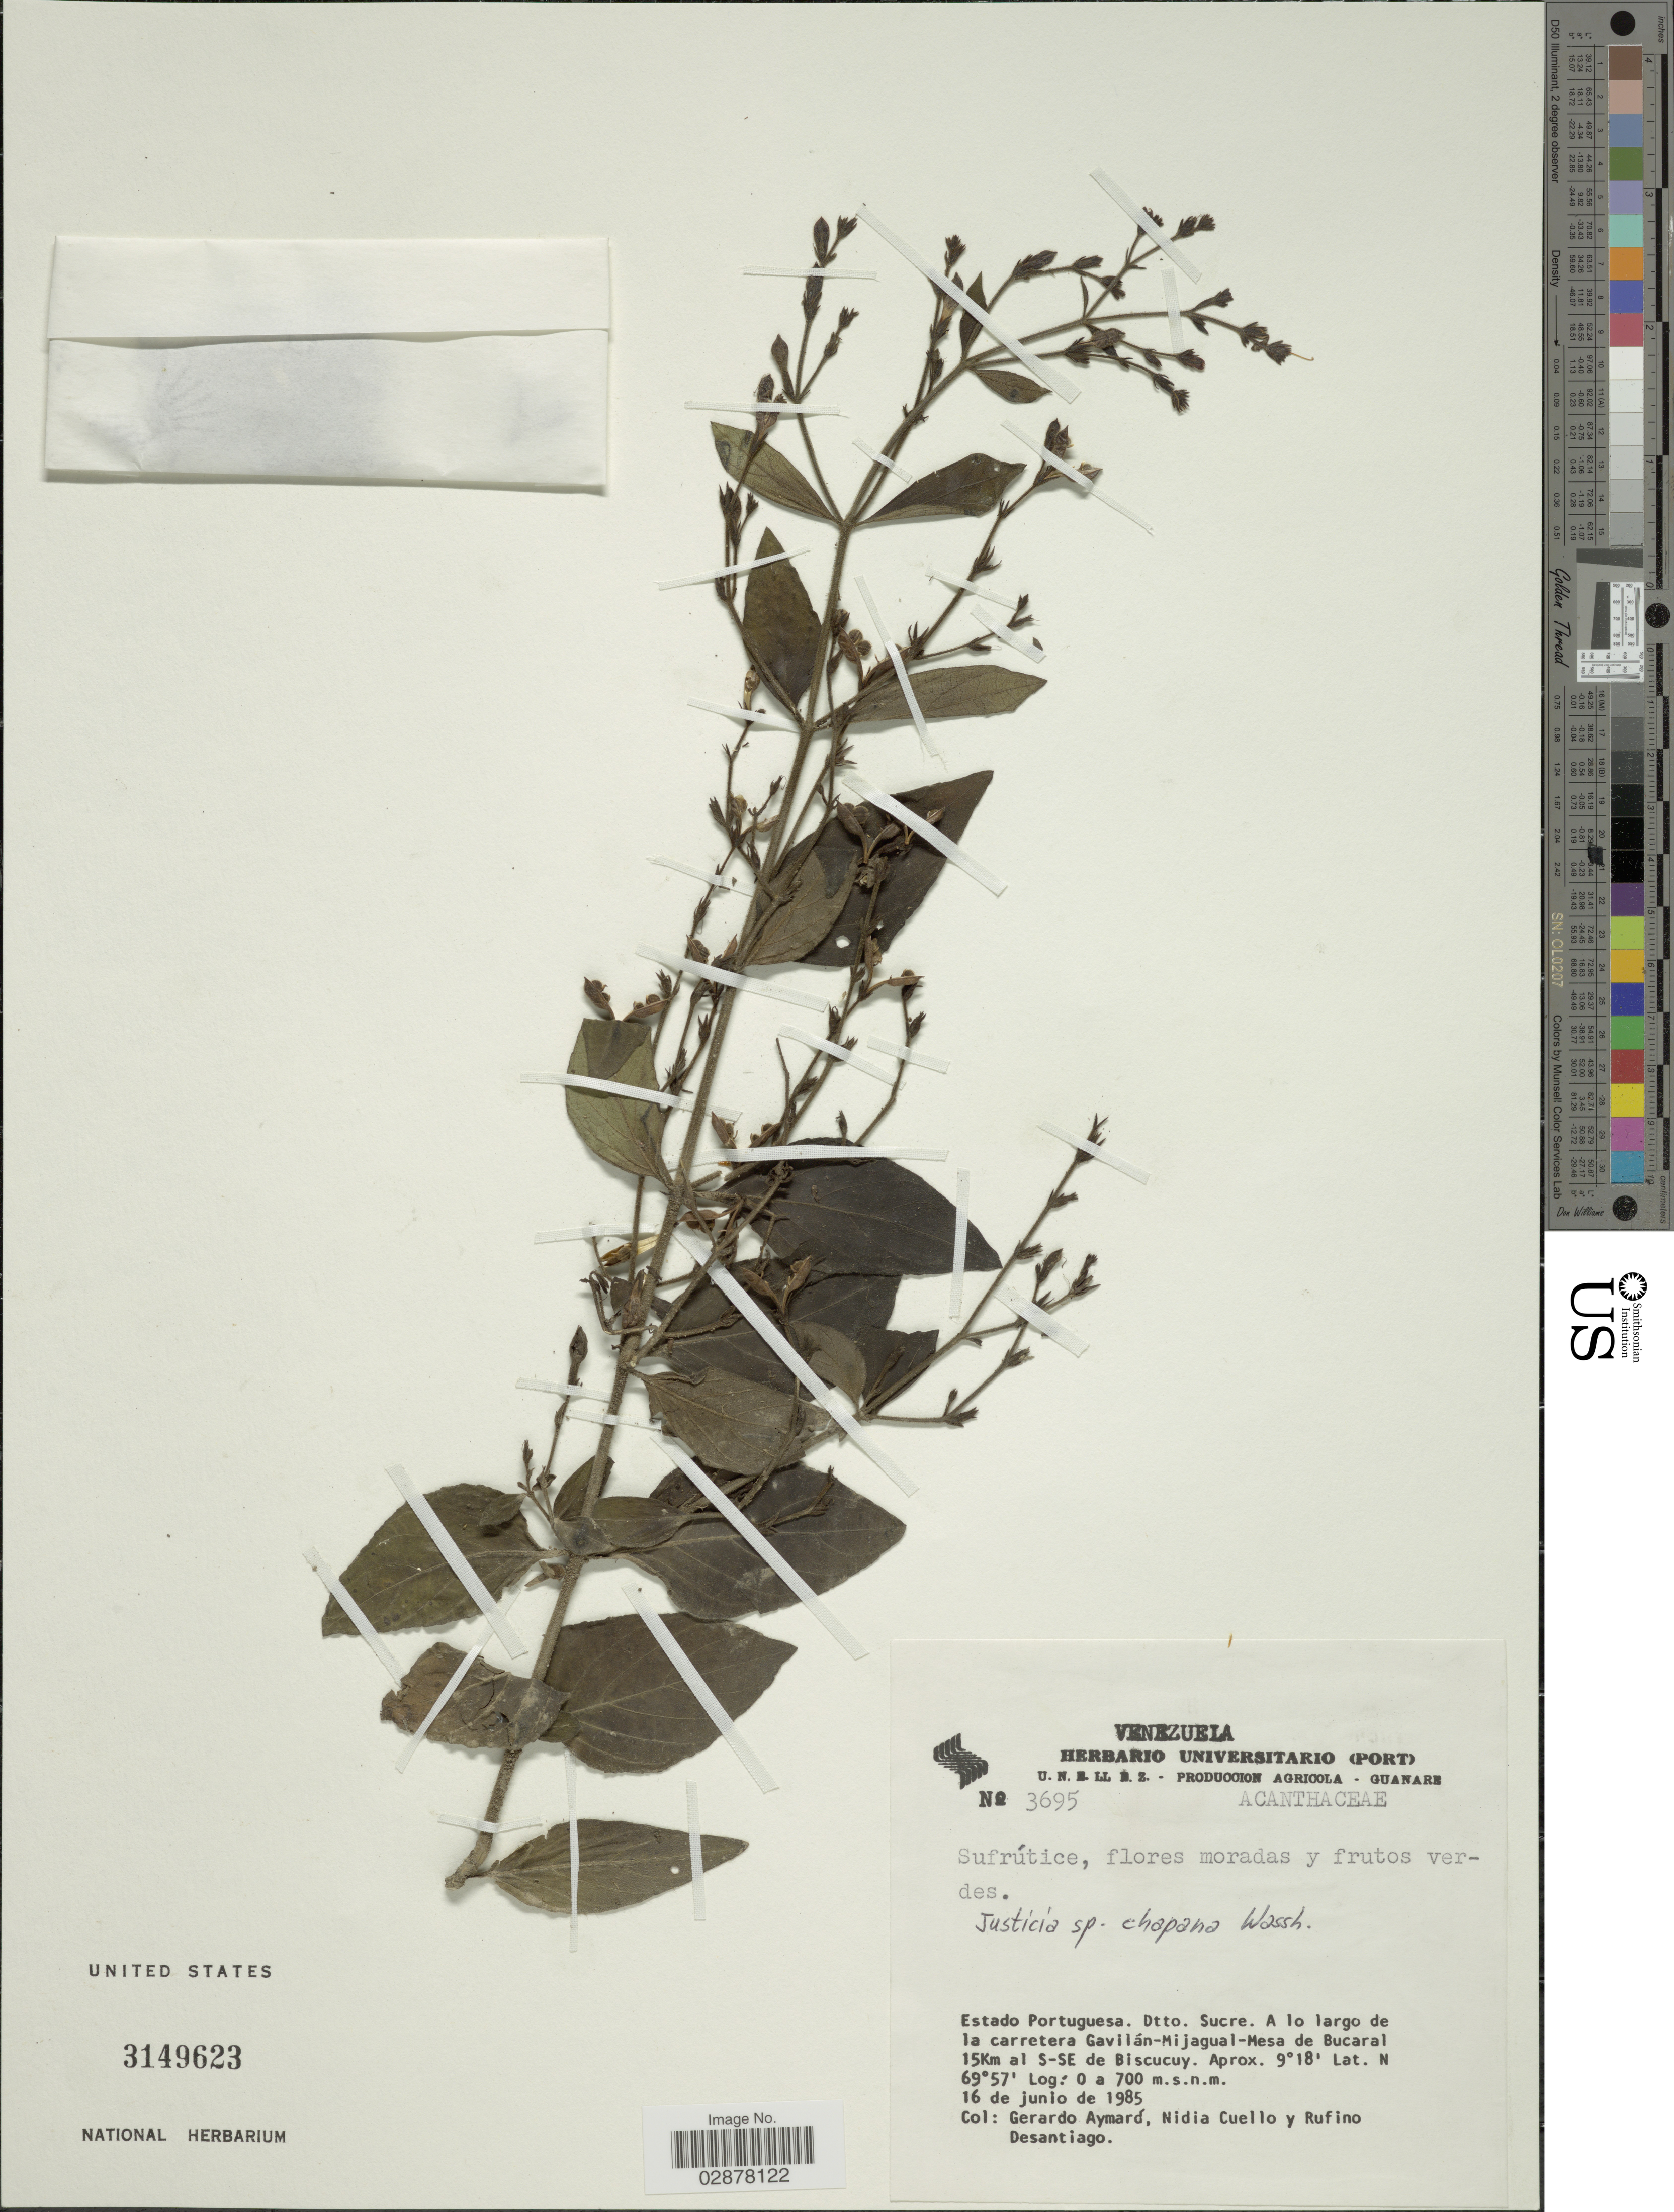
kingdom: Plantae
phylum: Tracheophyta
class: Magnoliopsida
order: Lamiales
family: Acanthaceae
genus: Justicia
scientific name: Justicia chapana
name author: Wassh.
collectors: G. A. Aymard, N. L. Cuello & R. Desantiago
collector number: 3695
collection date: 1985-06-16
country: Venezuela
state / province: Portuguesa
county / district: Sucre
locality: Carretera Gavilán-Mijagual-Mesa de Bucaral 15 Km S-SE Bisucuy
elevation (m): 0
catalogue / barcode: US 3149623